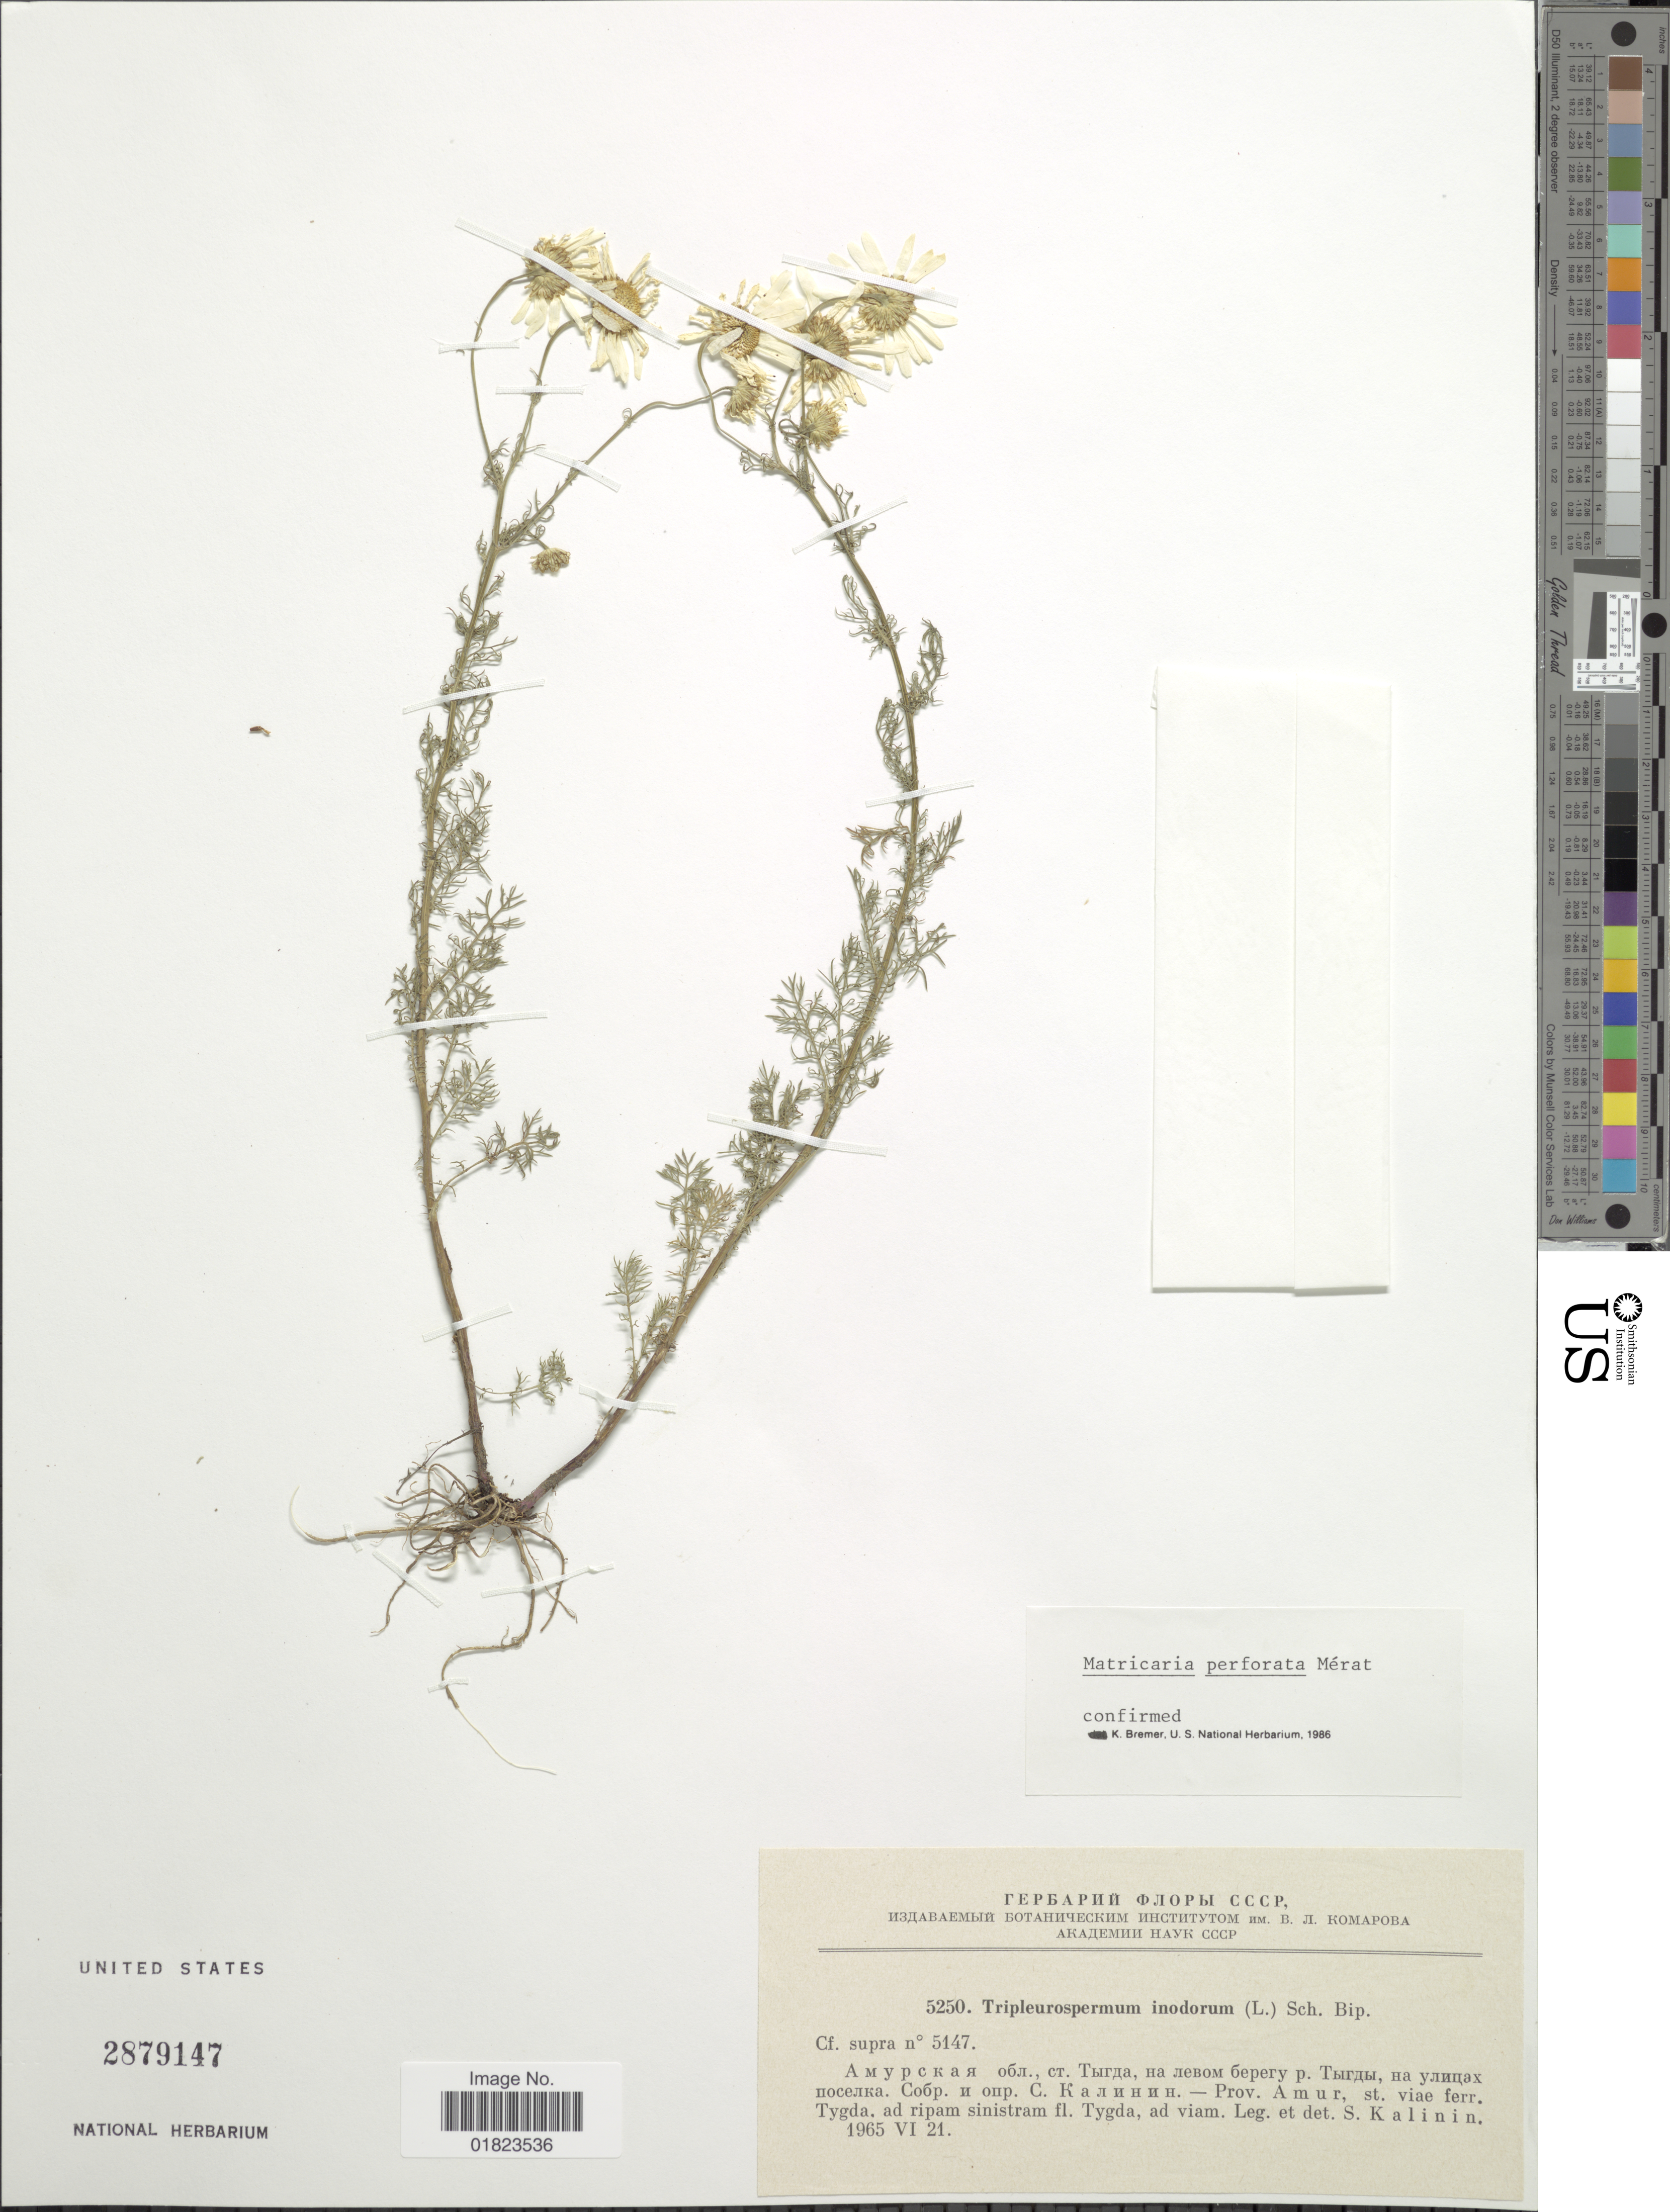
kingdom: Plantae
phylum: Tracheophyta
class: Magnoliopsida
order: Asterales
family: Asteraceae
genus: Tripleurospermum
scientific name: Tripleurospermum perforatum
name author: (Mérat) Laínz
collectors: S. Kalinin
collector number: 5250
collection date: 1965-06-21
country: Russian Federation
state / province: Amur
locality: Prov. Amur. st. viae ferr. Tygda. ad ripam sinistram fl. Tygda, ad viam.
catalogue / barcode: US 2879147